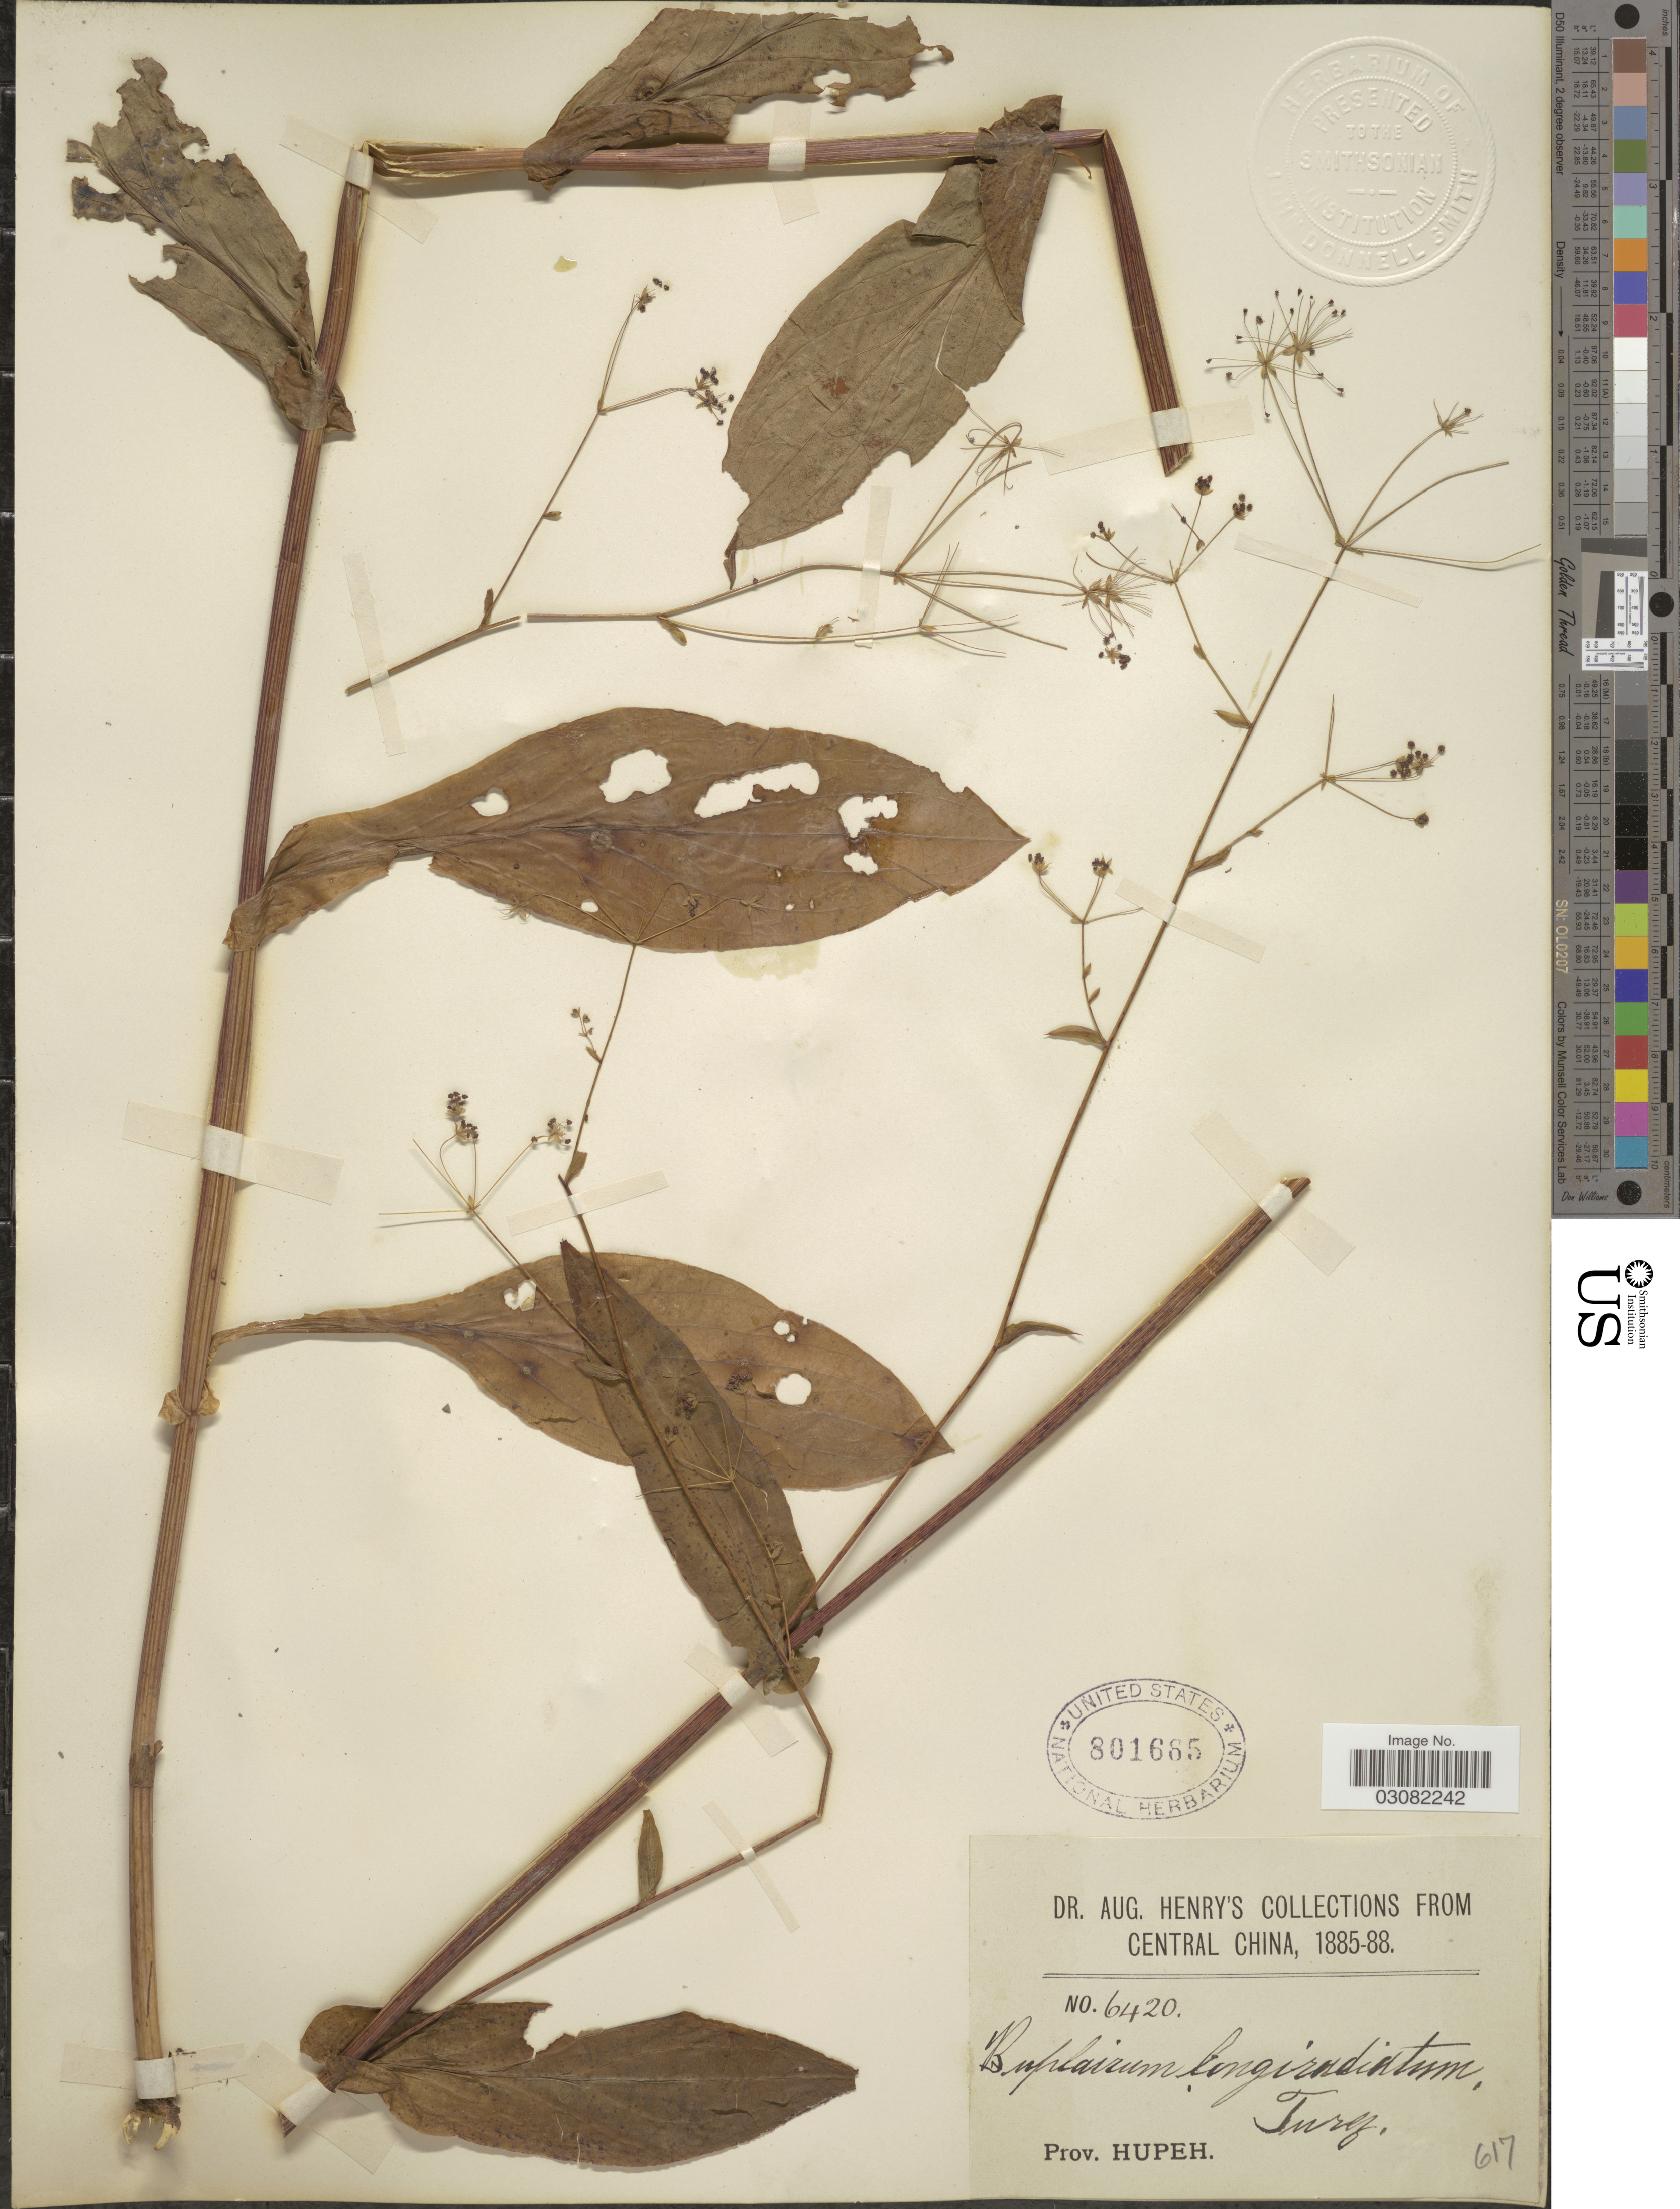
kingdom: Plantae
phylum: Tracheophyta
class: Magnoliopsida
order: Apiales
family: Apiaceae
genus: Bupleurum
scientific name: Bupleurum longiradiatum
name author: Turcz.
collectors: A. Henry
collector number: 6420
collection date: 1885/1888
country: China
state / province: Hubei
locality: Central China, Prov. Hupeh.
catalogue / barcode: US 801665